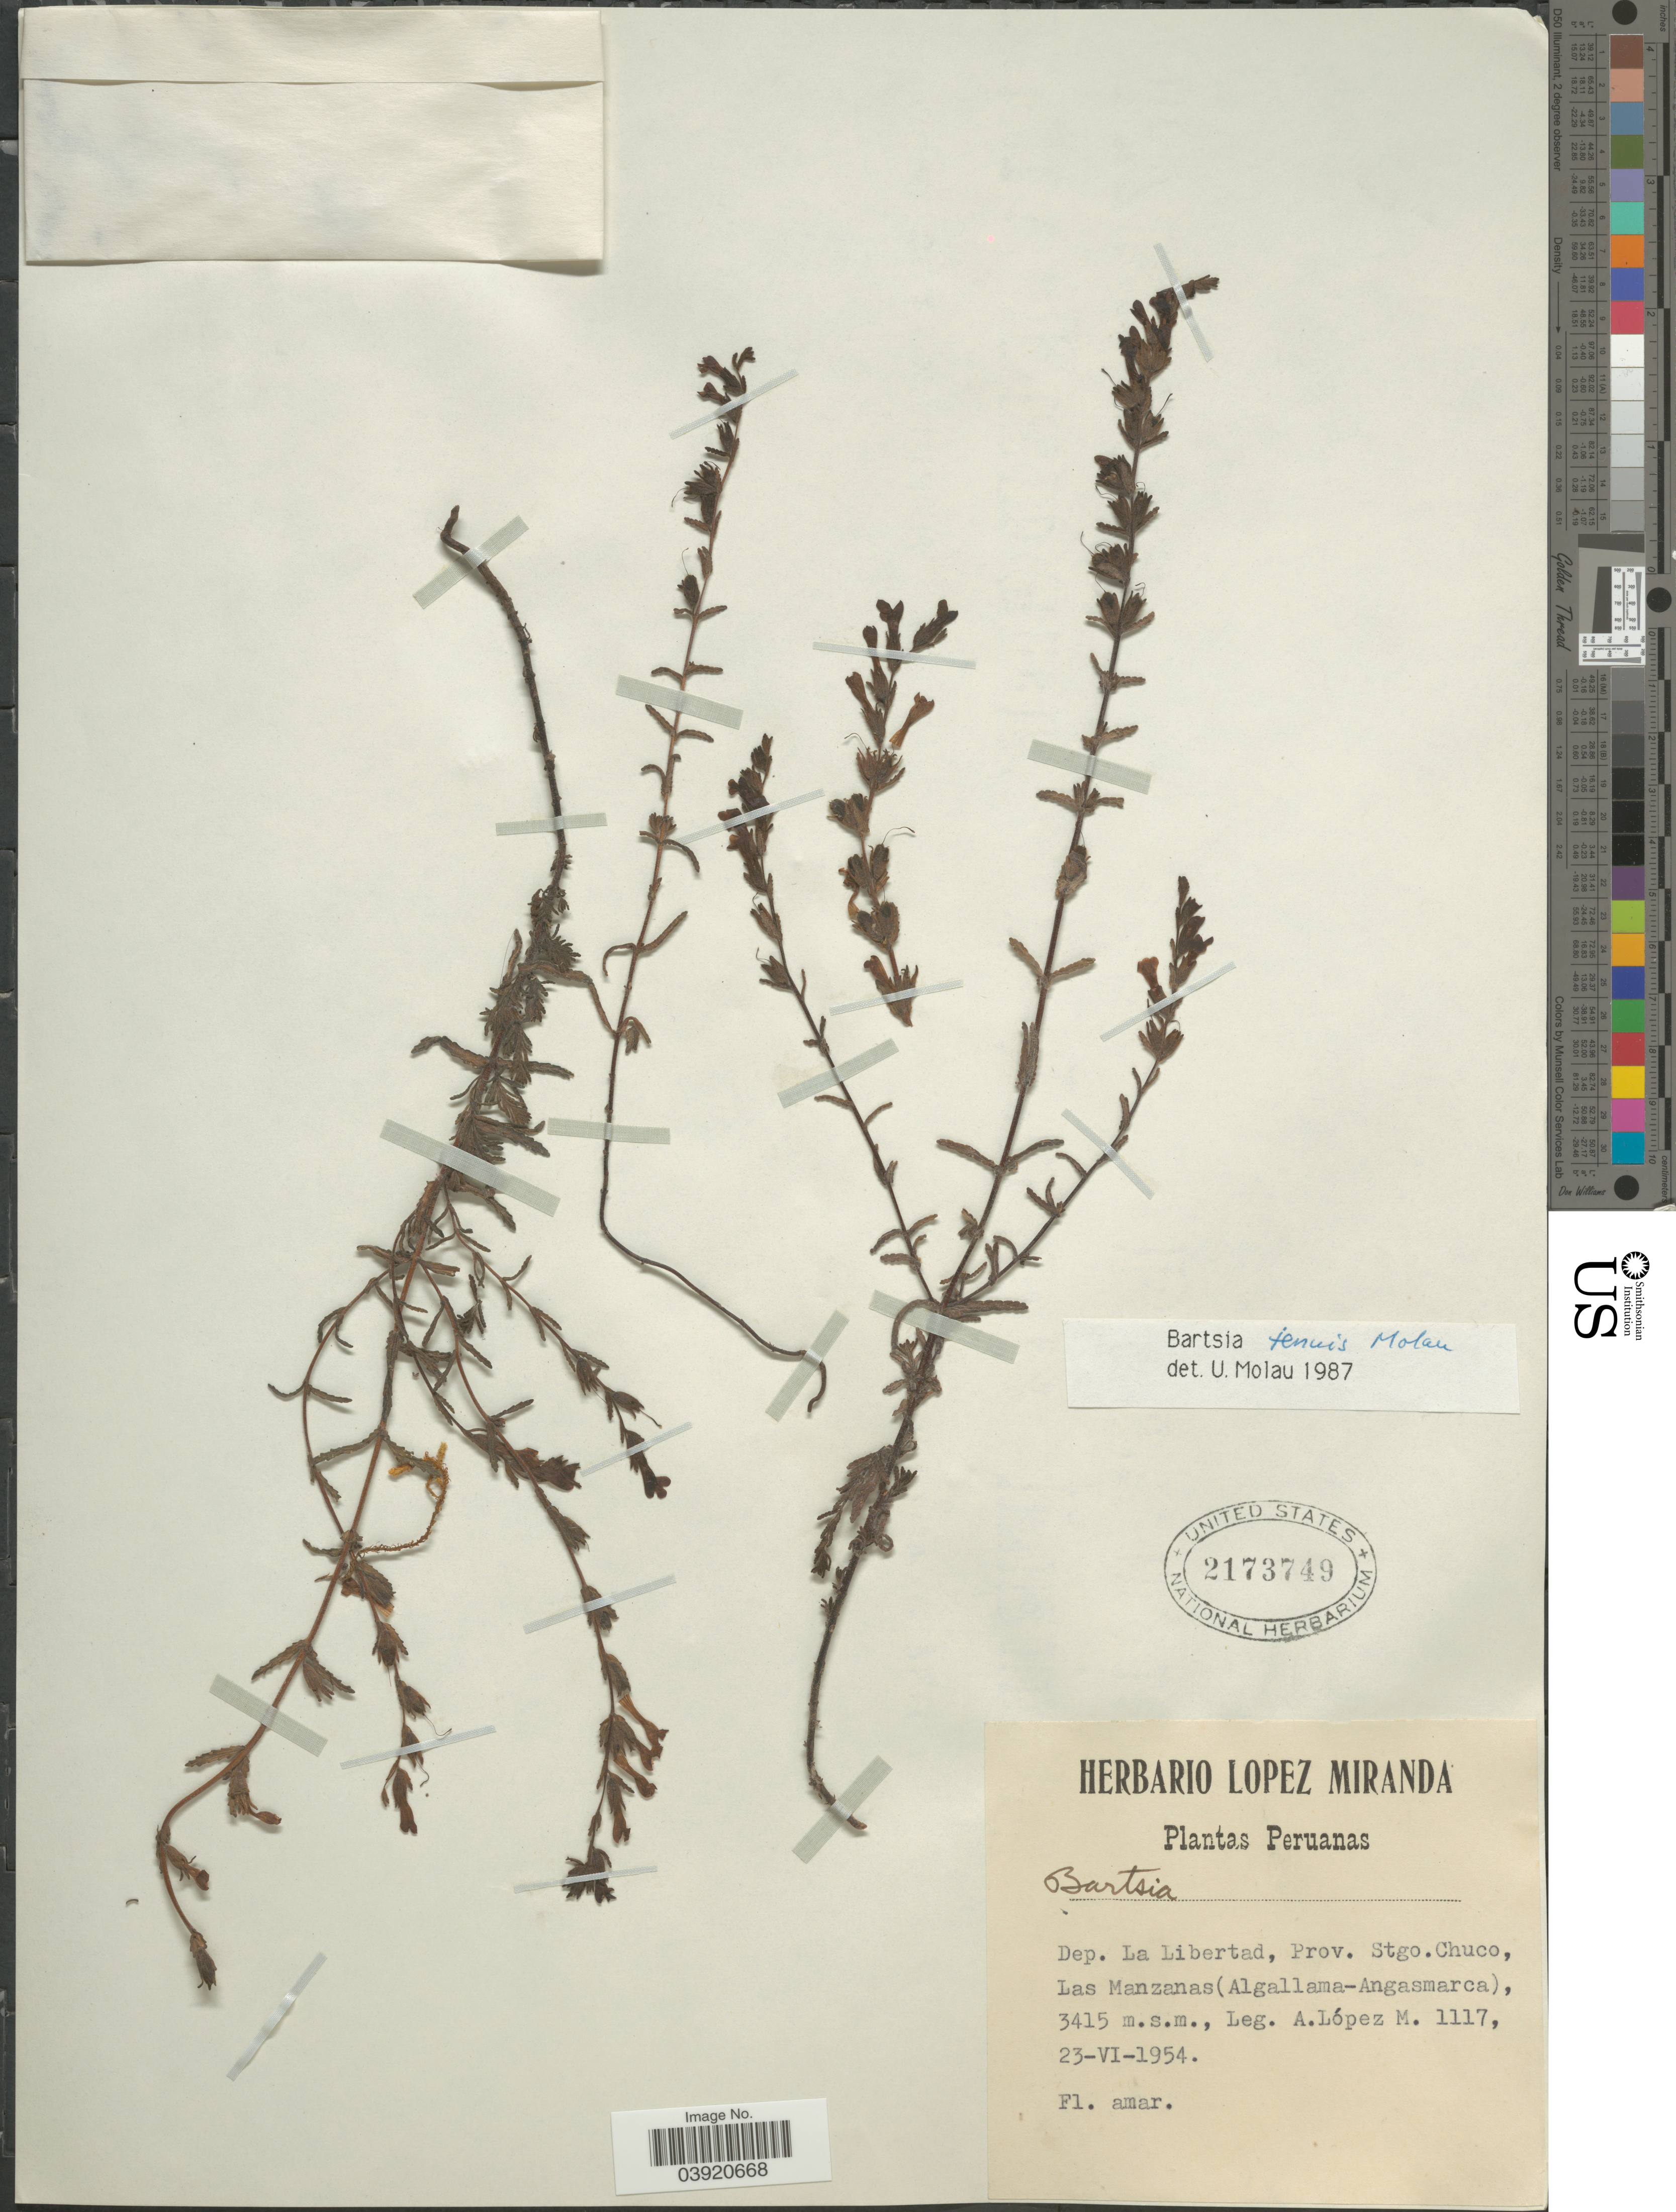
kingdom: Plantae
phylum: Tracheophyta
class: Magnoliopsida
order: Lamiales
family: Orobanchaceae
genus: Bartsia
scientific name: Bartsia tenuis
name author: Molau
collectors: A. López M.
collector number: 1117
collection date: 1954-06-23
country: Peru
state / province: La Libertad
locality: Dep. La Libertad, Prov. Stgo.Chuco, Las Manzanas(Algallama-Angasmarca).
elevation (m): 3415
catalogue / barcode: US 2173749